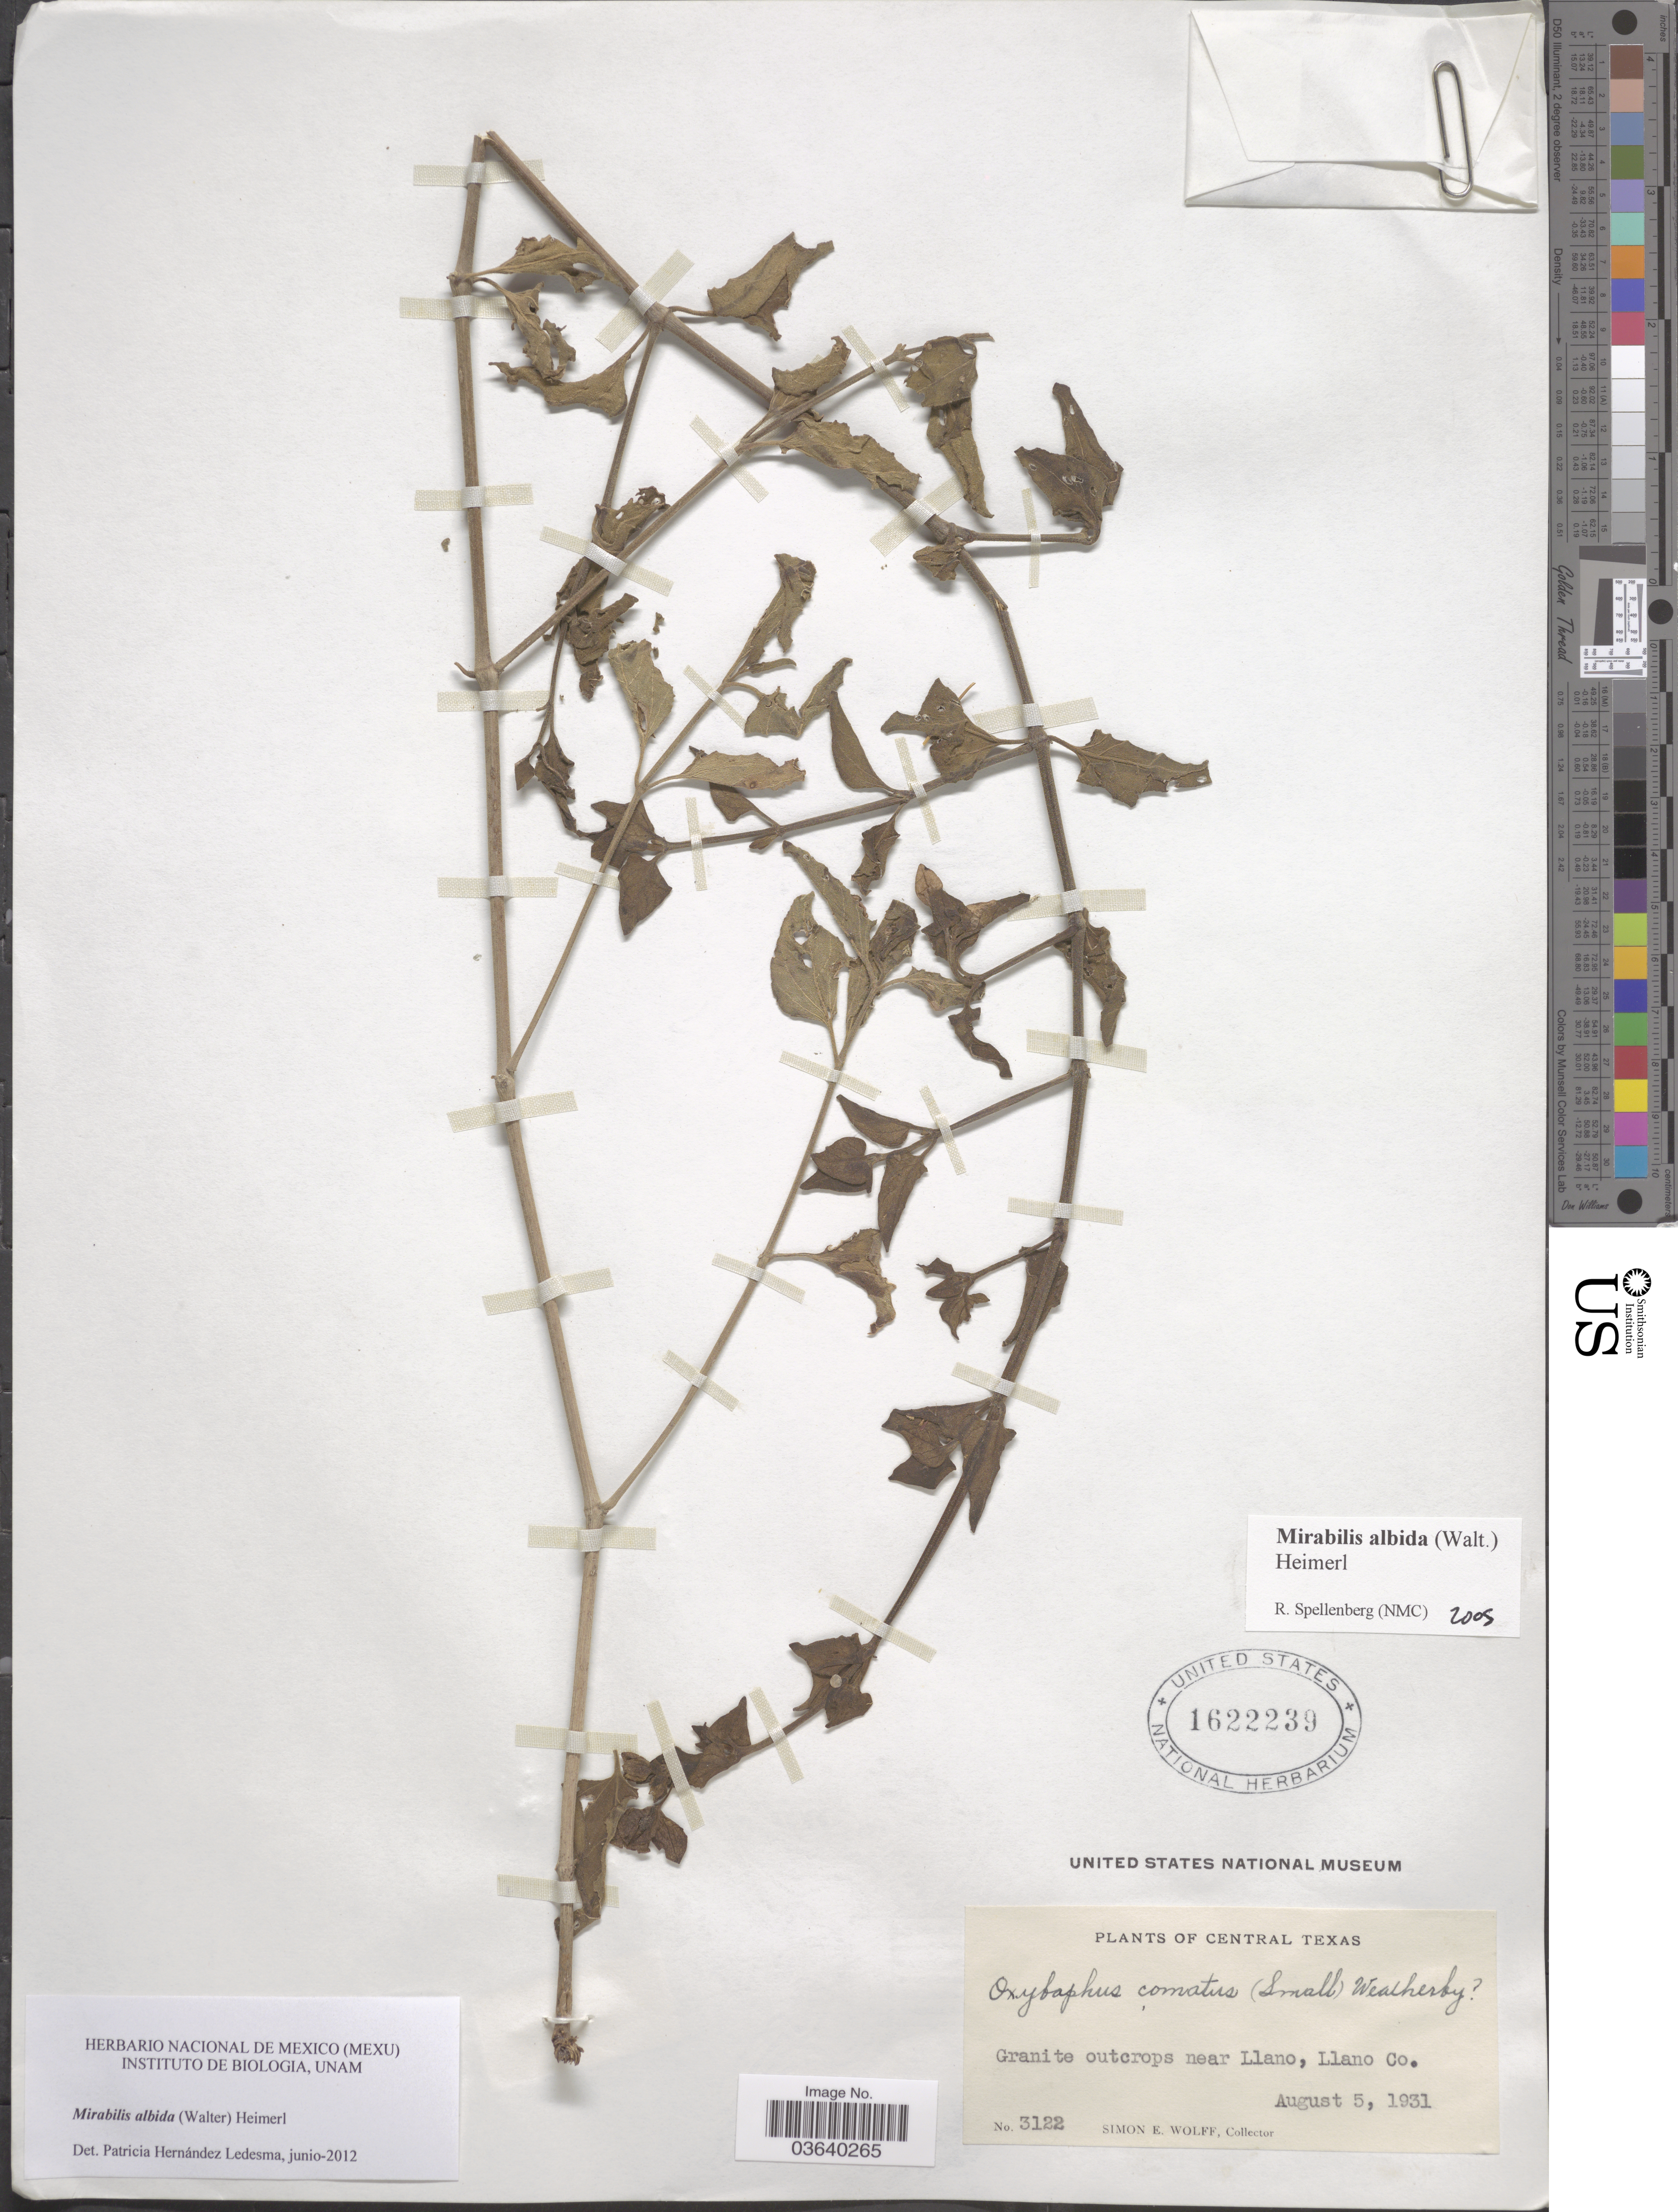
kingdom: Plantae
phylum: Tracheophyta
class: Magnoliopsida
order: Caryophyllales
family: Nyctaginaceae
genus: Mirabilis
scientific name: Mirabilis albida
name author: (Walter) Heimerl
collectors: S. E. Wolff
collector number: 3122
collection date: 1931-08-05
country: United States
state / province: Texas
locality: Central Texas. Granite outcrops near Llano, Llano Co.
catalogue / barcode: US 1622239